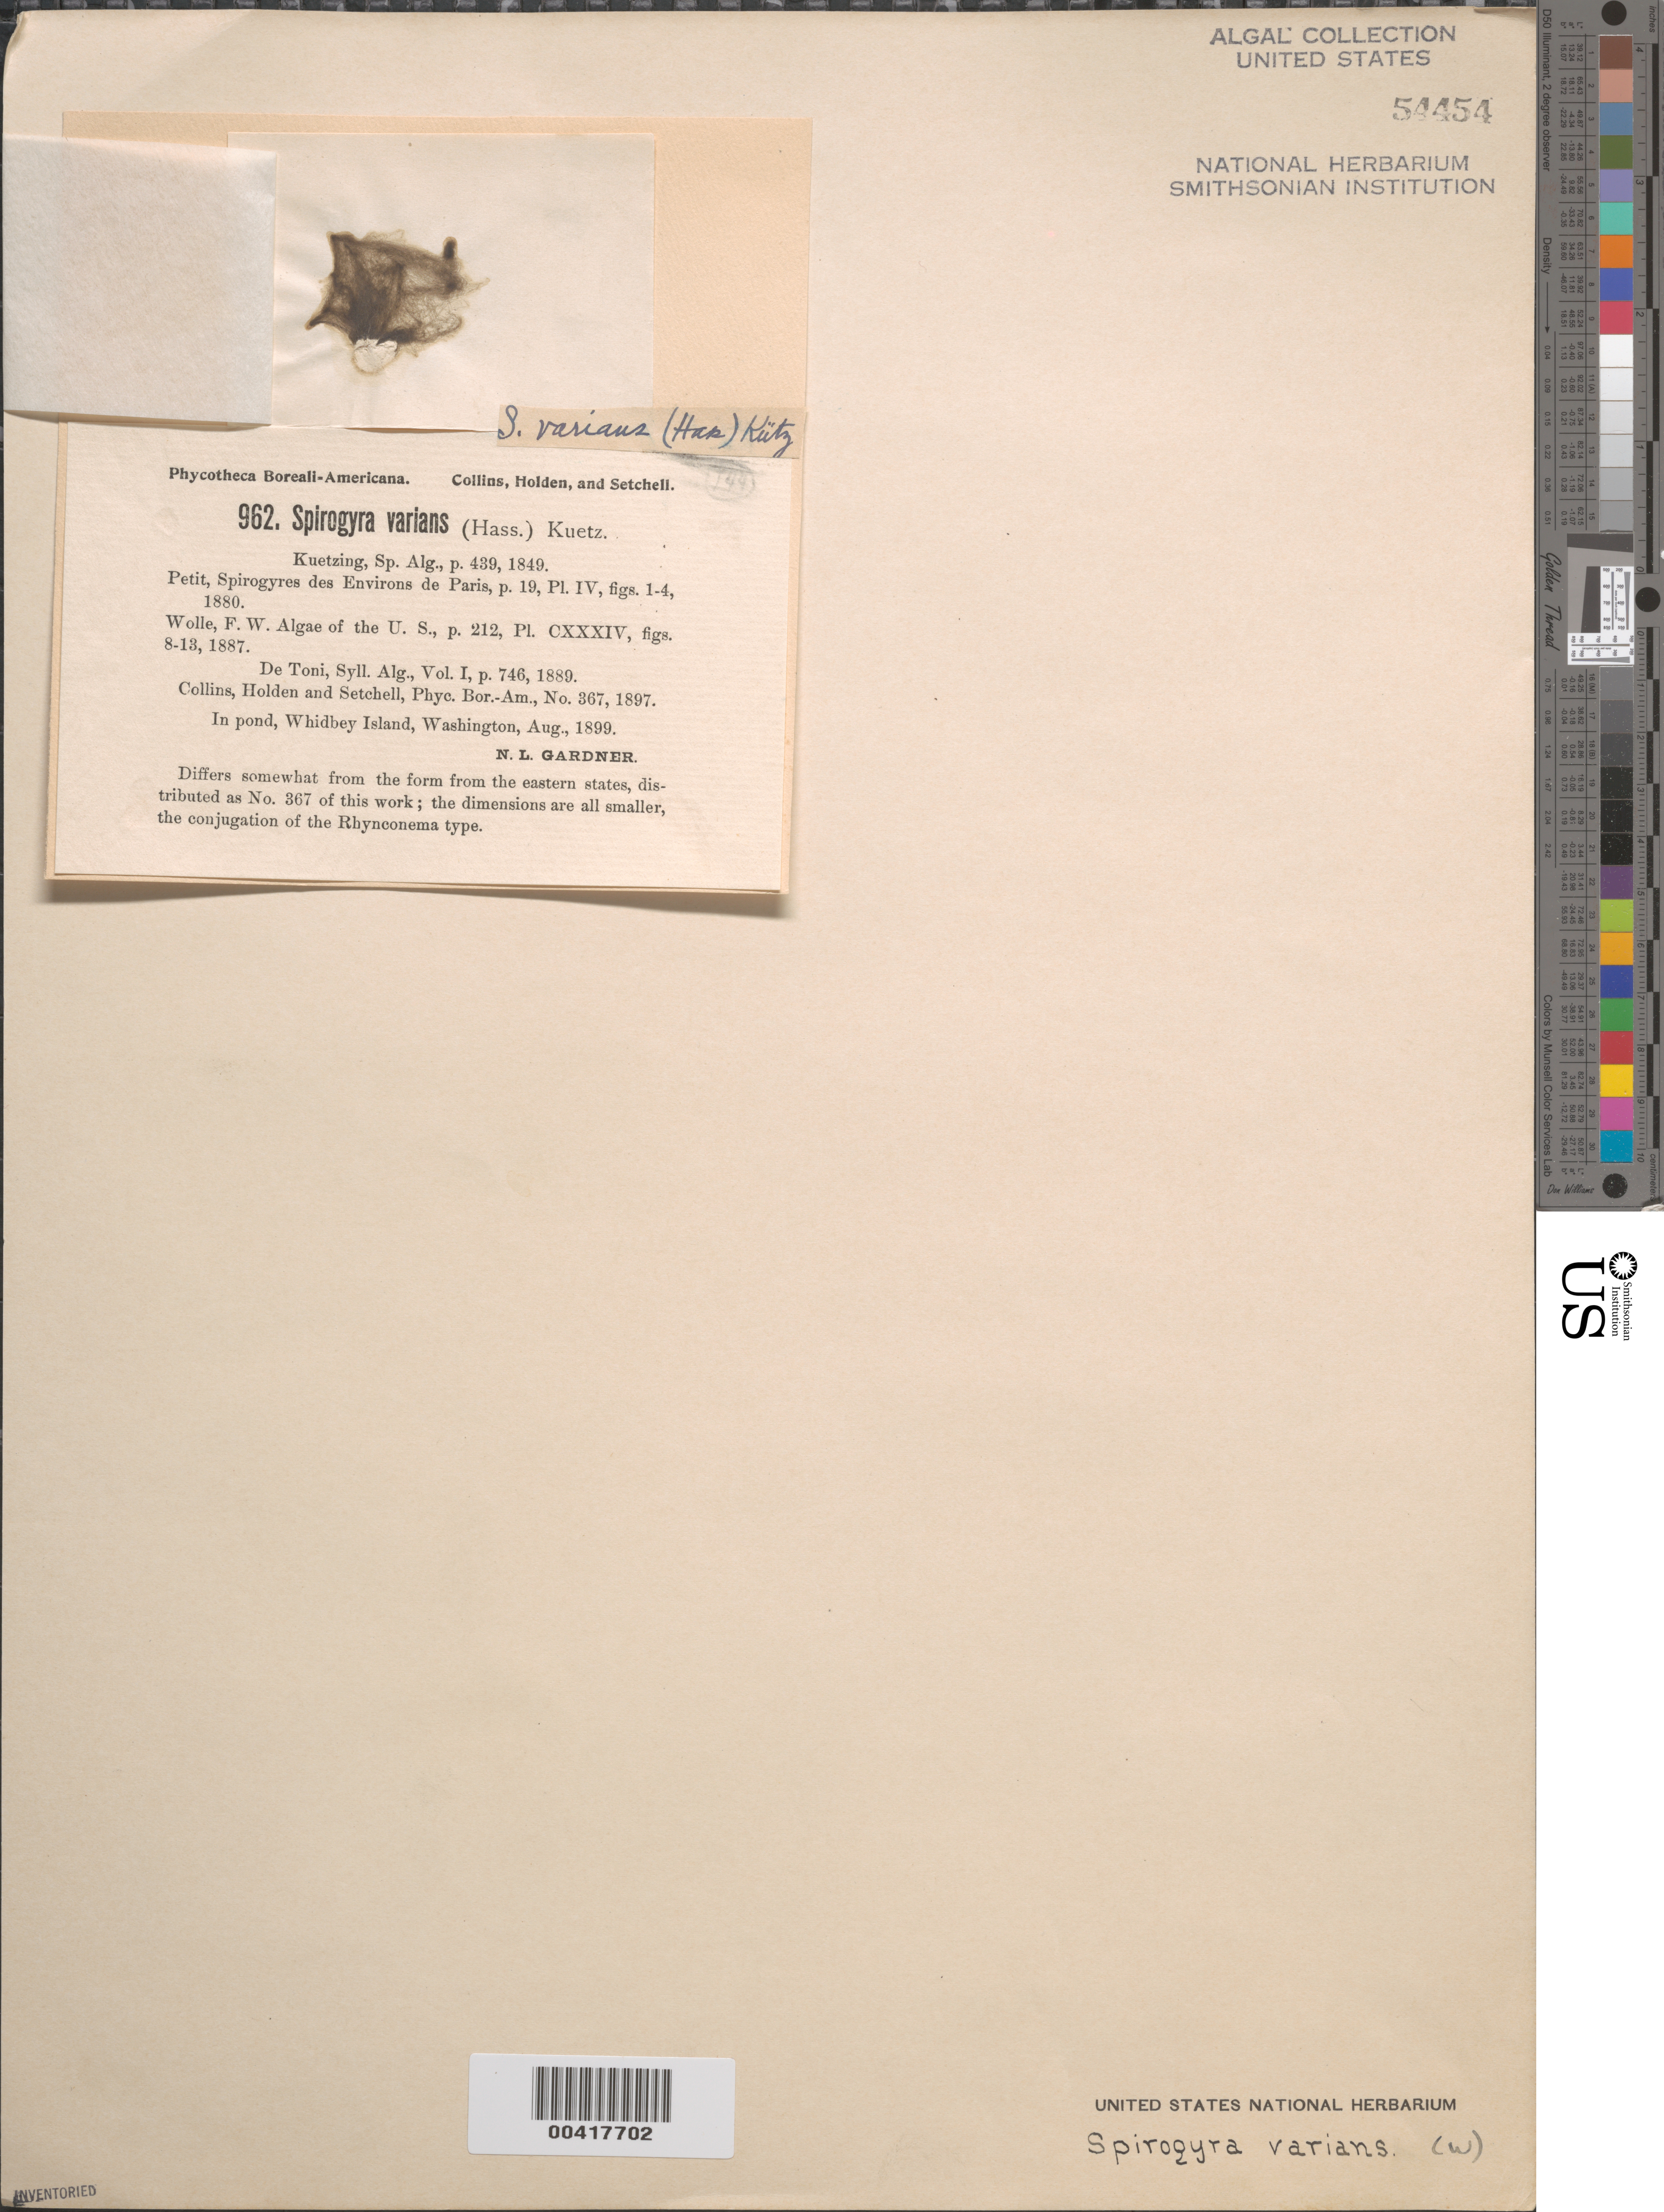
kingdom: Plantae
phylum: Charophyta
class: Zygnematophyceae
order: Zygnematales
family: Zygnemataceae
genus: Spirogyra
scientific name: Spirogyra varians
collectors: N. Gardner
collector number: PB-A 962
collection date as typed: Aug 1899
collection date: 1899-08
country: United States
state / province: Washington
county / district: Island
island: Whidbey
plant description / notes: Collins, Holden & Setchell, Phycotheca Boreali-Americana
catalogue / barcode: US 54454